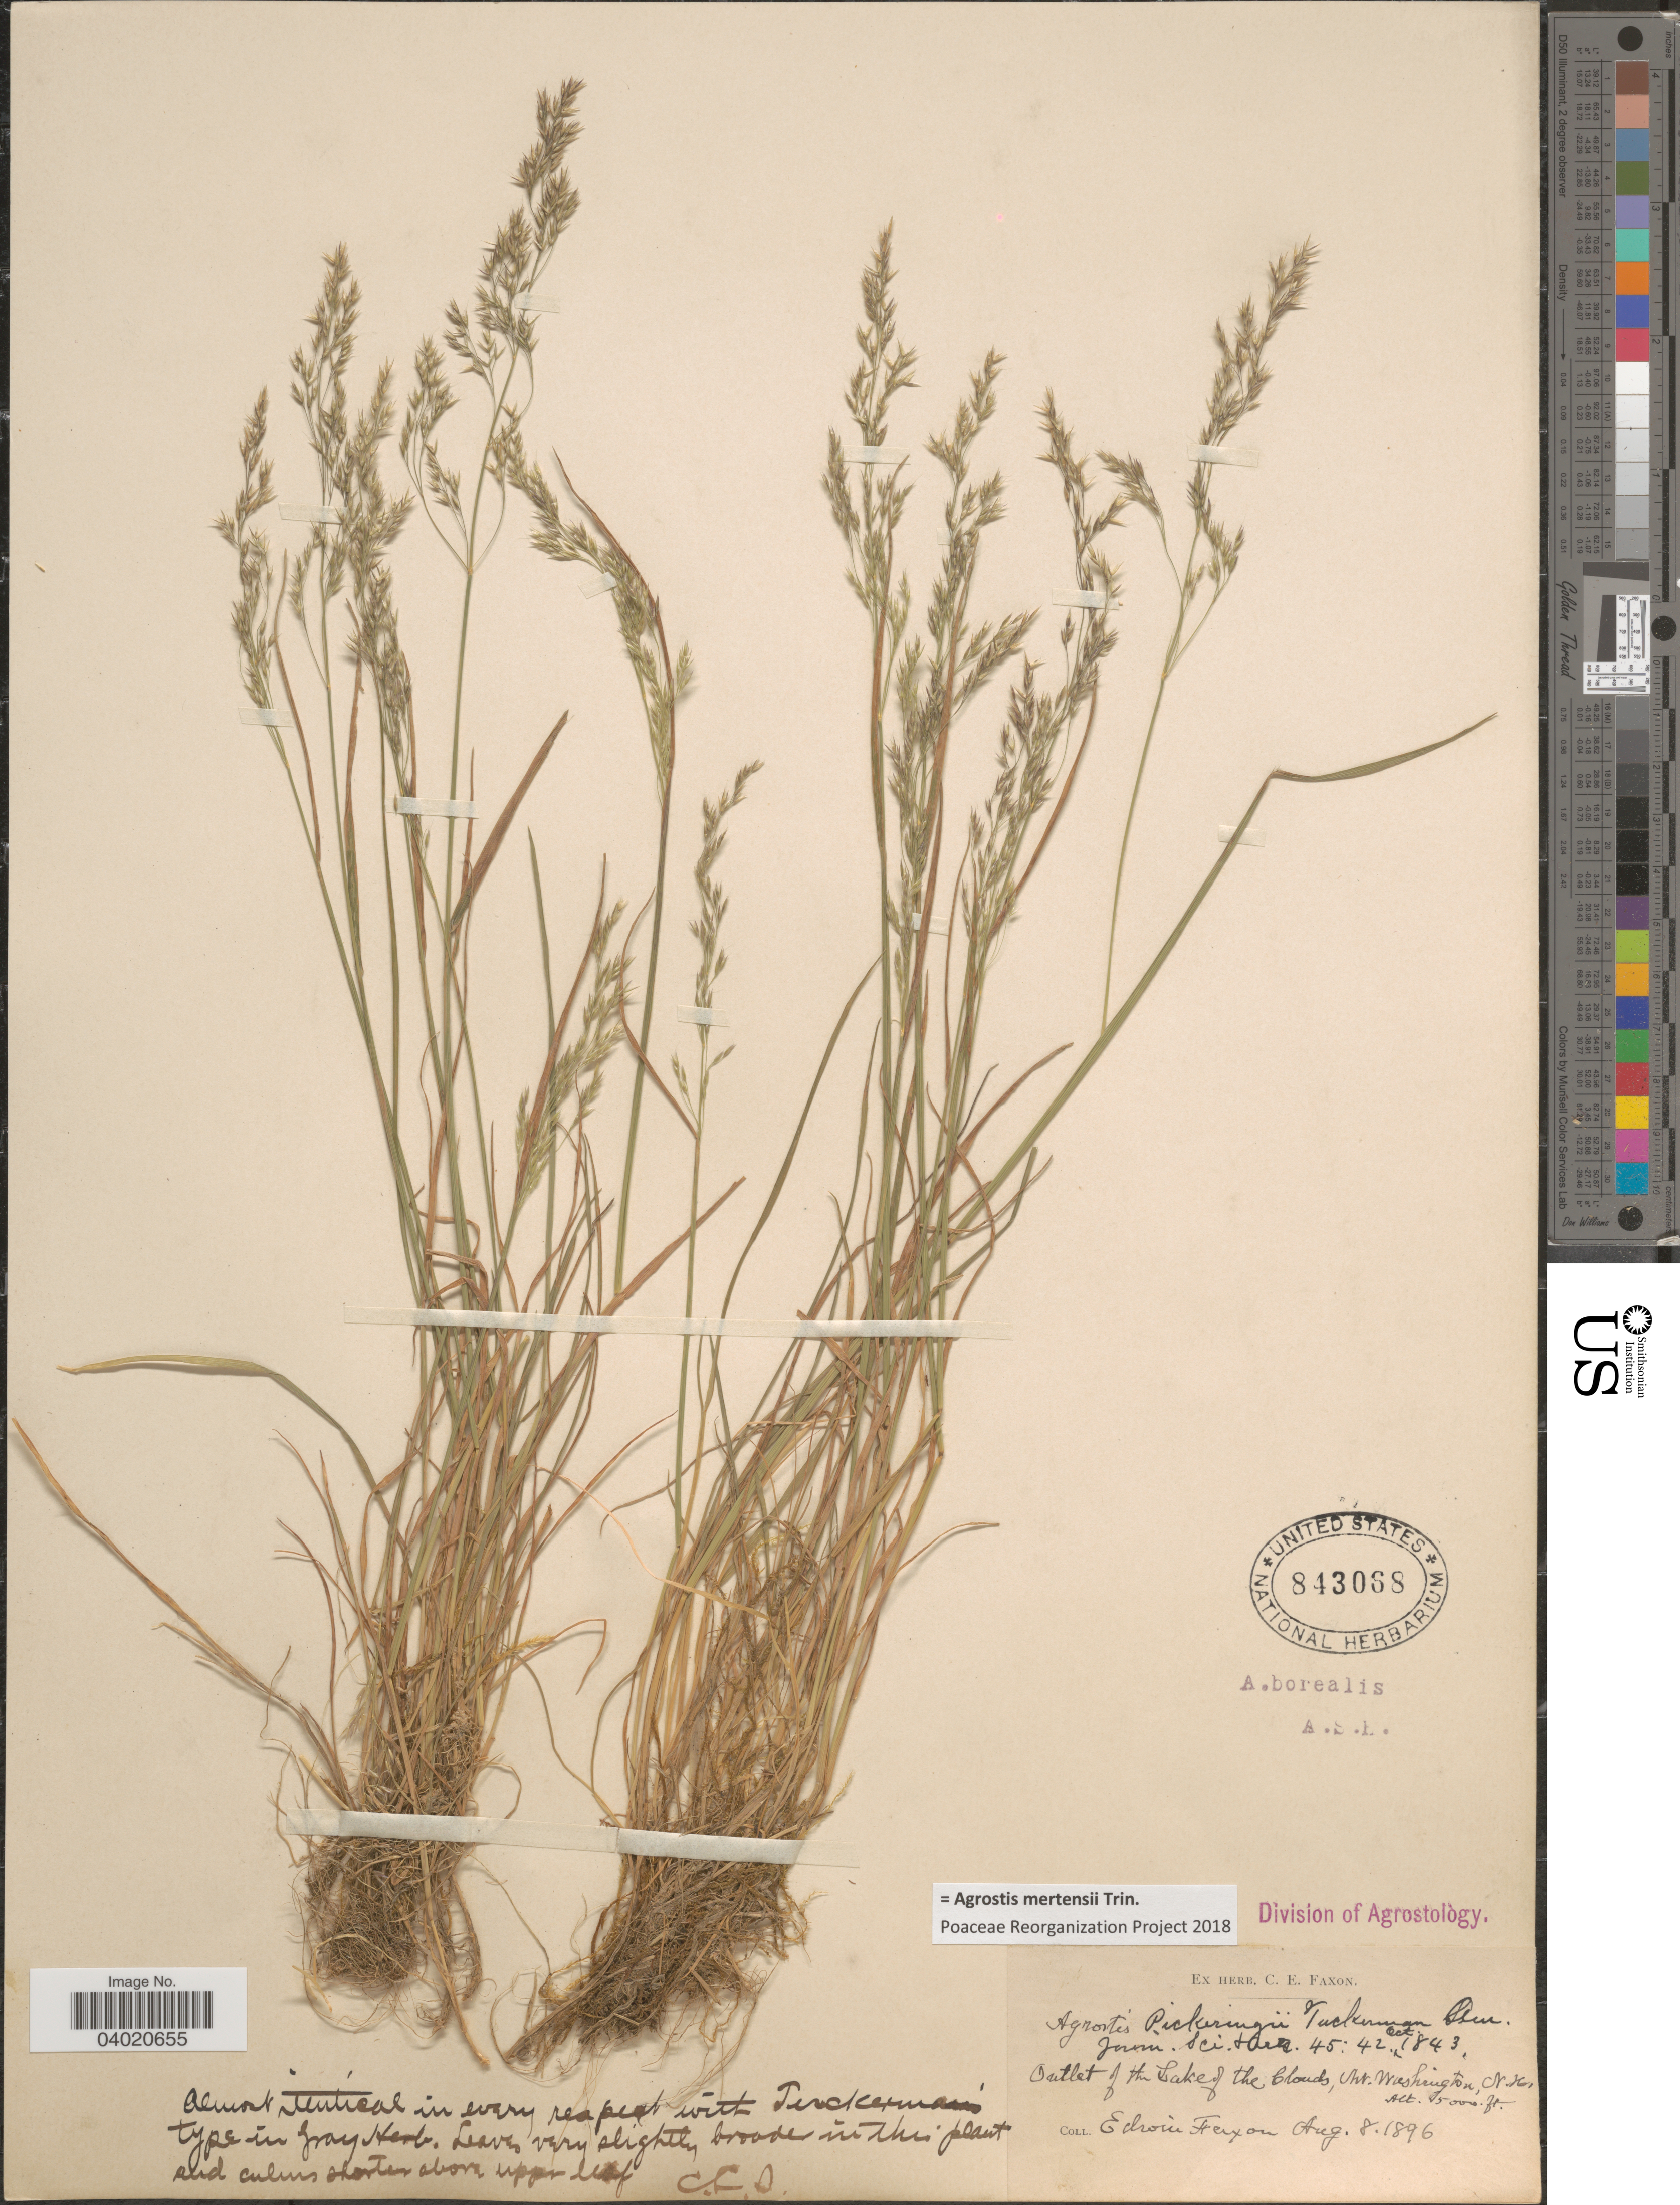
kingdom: Plantae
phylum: Tracheophyta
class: Liliopsida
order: Poales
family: Poaceae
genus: Agrostis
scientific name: Agrostis mertensii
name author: Trin.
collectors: E. Faxon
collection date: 1896-08-08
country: United States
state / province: New Hampshire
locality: Outlet of the Lake of the Clouds, Mt. Washington.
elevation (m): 1524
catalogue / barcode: US 843068